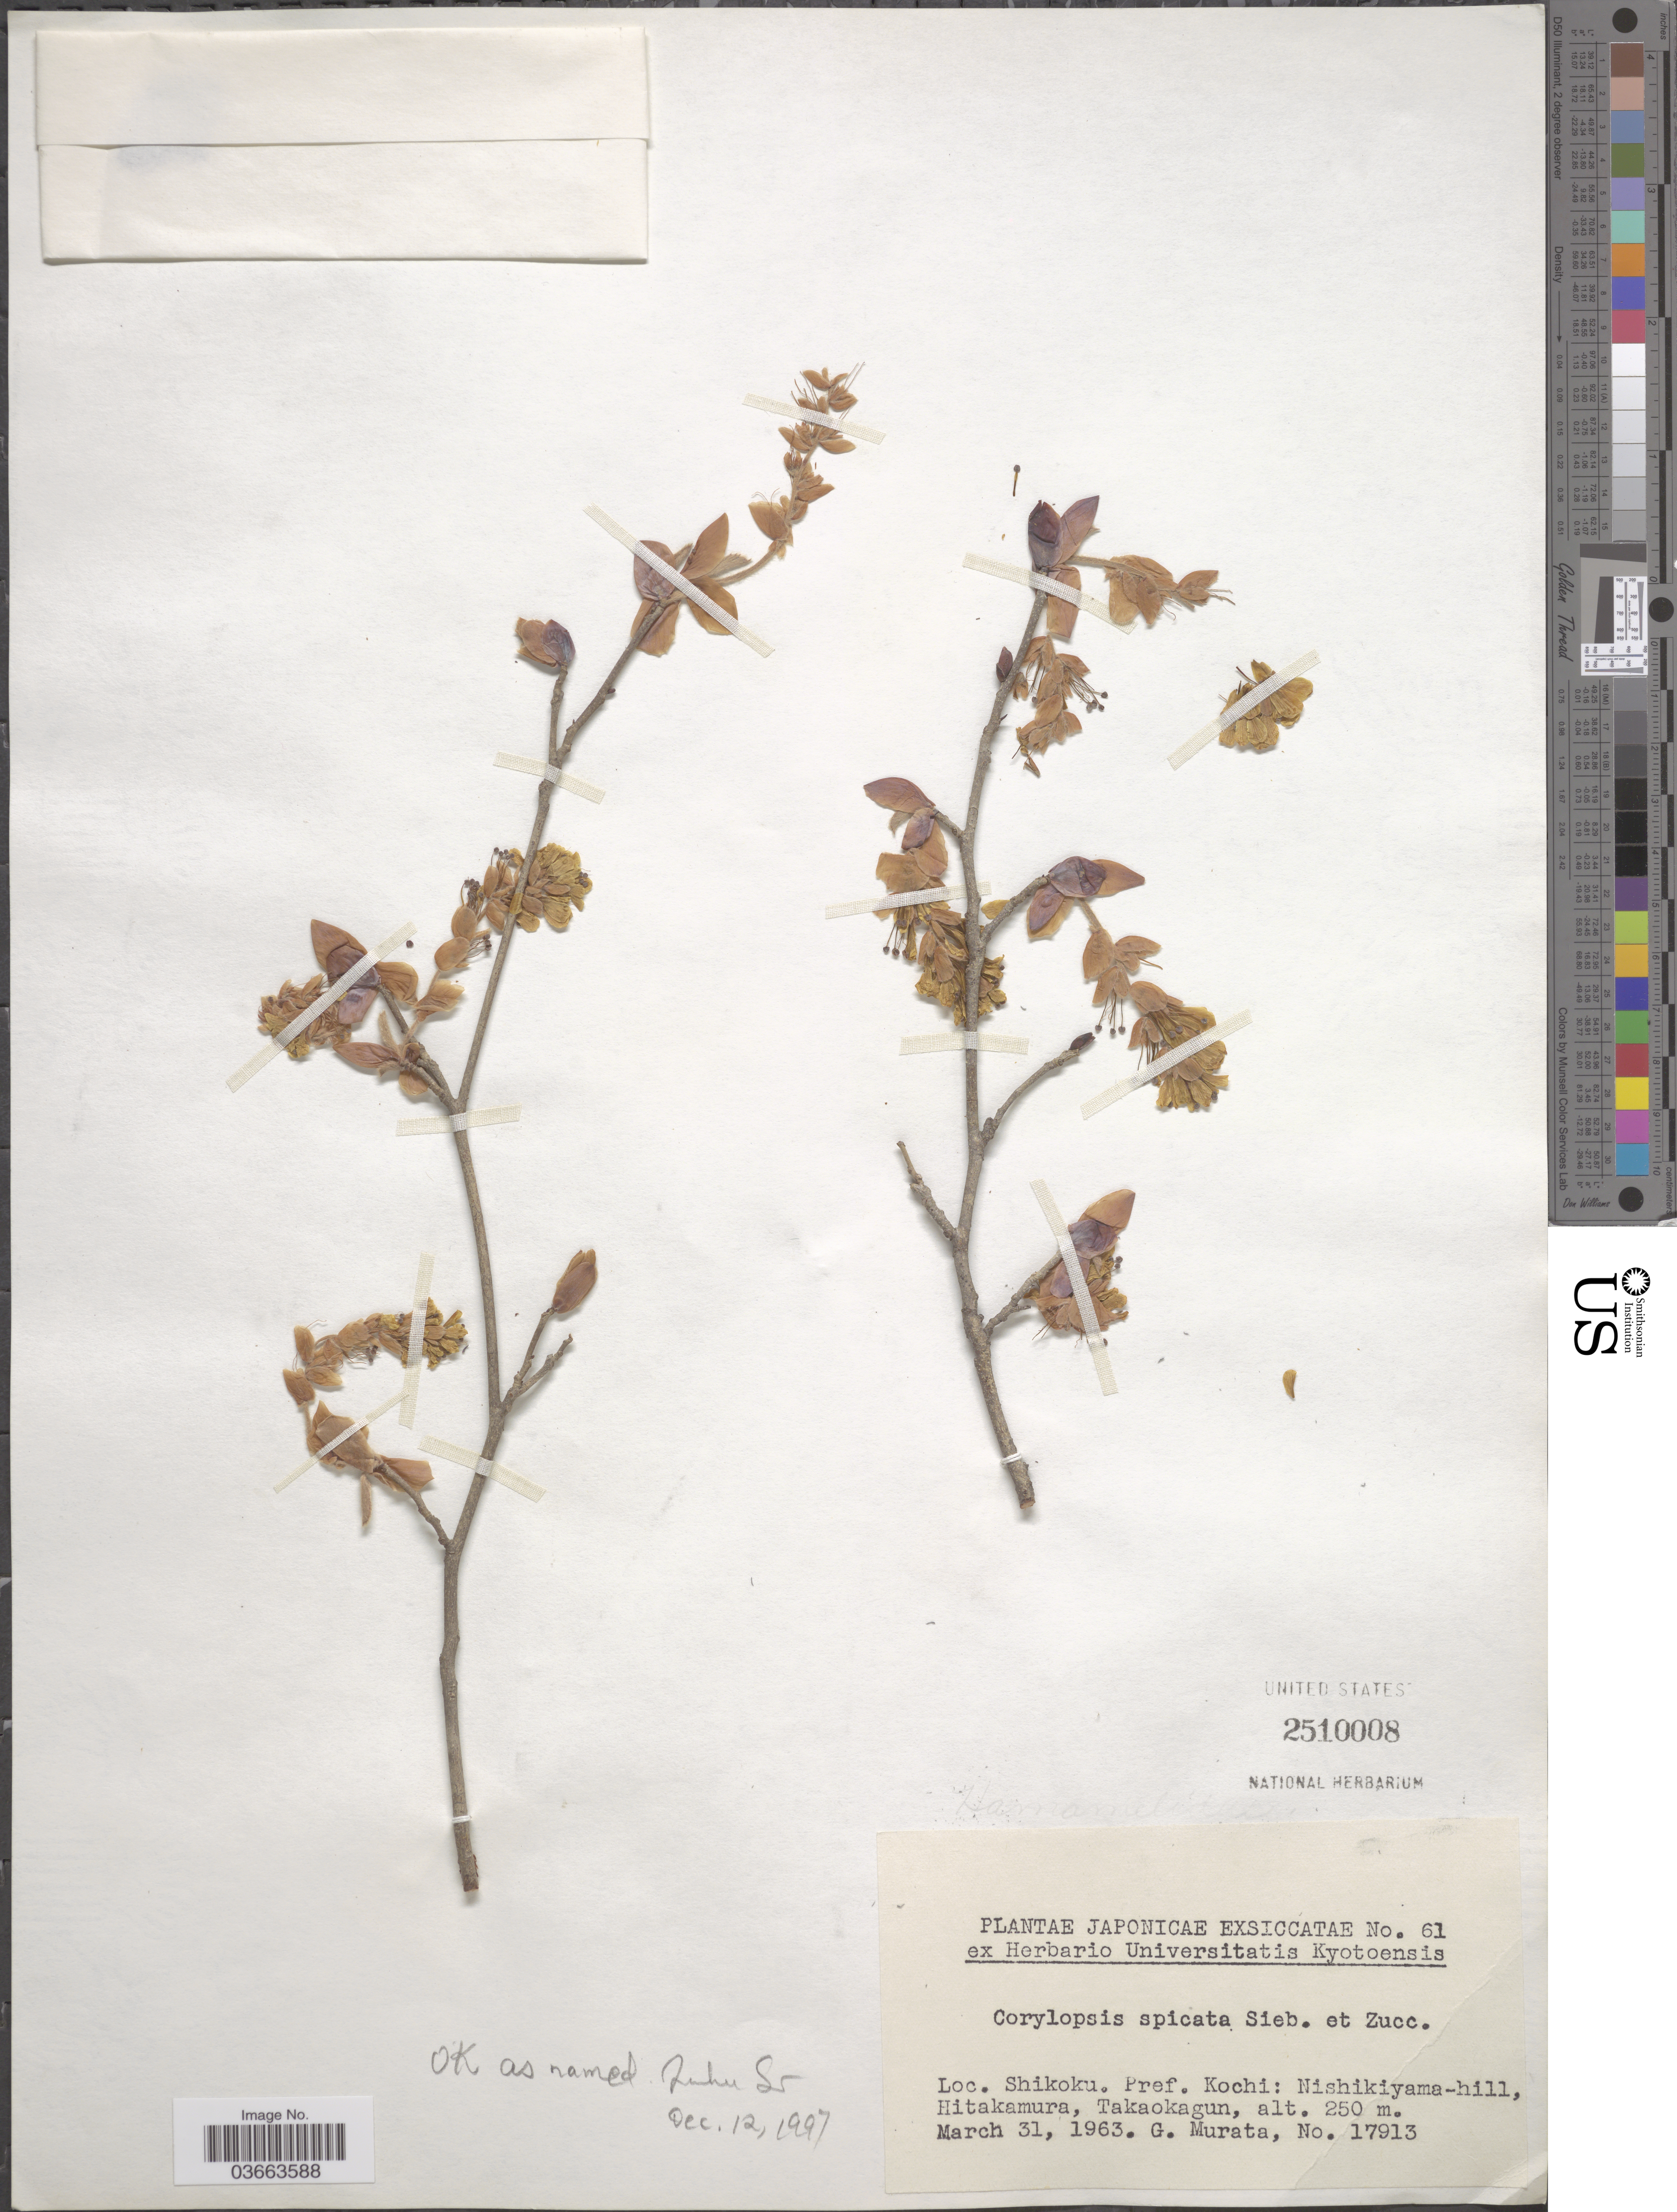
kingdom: Plantae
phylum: Tracheophyta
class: Magnoliopsida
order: Saxifragales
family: Hamamelidaceae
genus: Corylopsis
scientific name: Corylopsis spicata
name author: Siebold & Zucc.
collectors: G. Murata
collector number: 17913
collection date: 1963-03-31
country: Japan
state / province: Koti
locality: Shikoku. Pref. Kochi: Nishikiyama-hill, Hitakamura, Takaokagun.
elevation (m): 250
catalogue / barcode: US 2510008